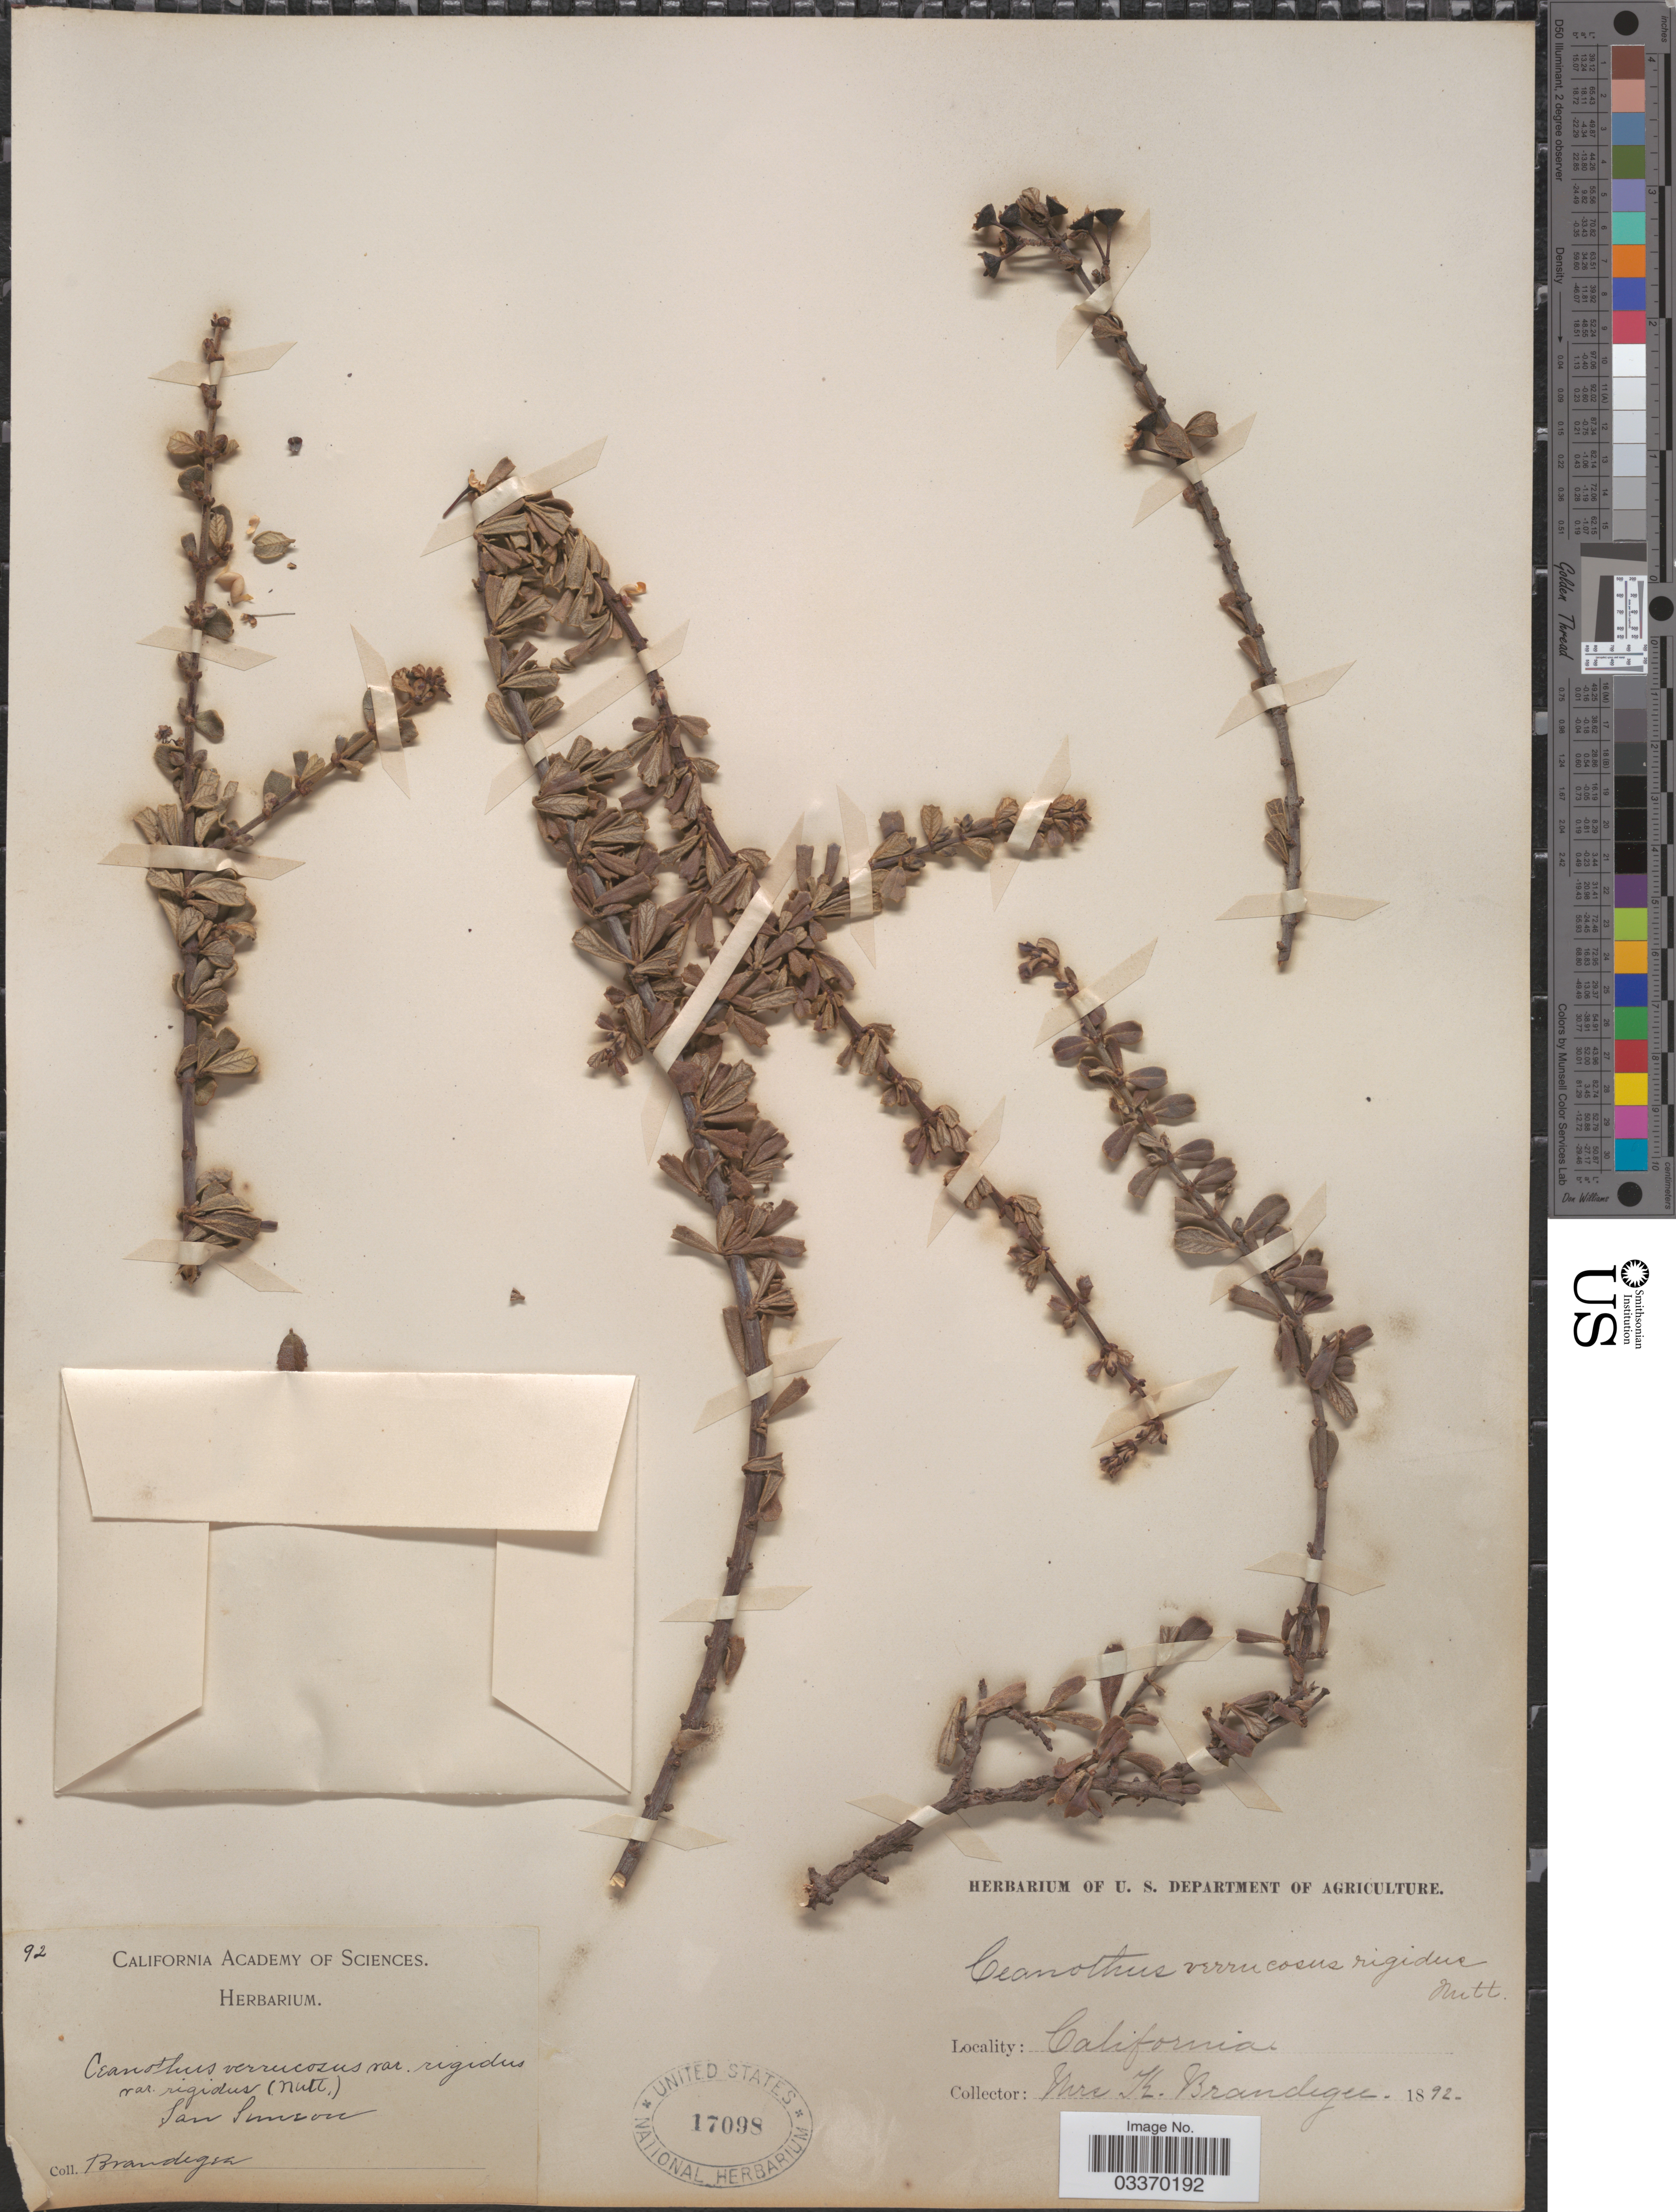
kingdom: Plantae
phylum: Tracheophyta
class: Magnoliopsida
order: Rosales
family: Rhamnaceae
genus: Ceanothus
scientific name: Ceanothus rigidus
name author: Nutt.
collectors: K. Brandegee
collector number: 92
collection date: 1892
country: United States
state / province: California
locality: San Simeon.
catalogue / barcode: US 17098